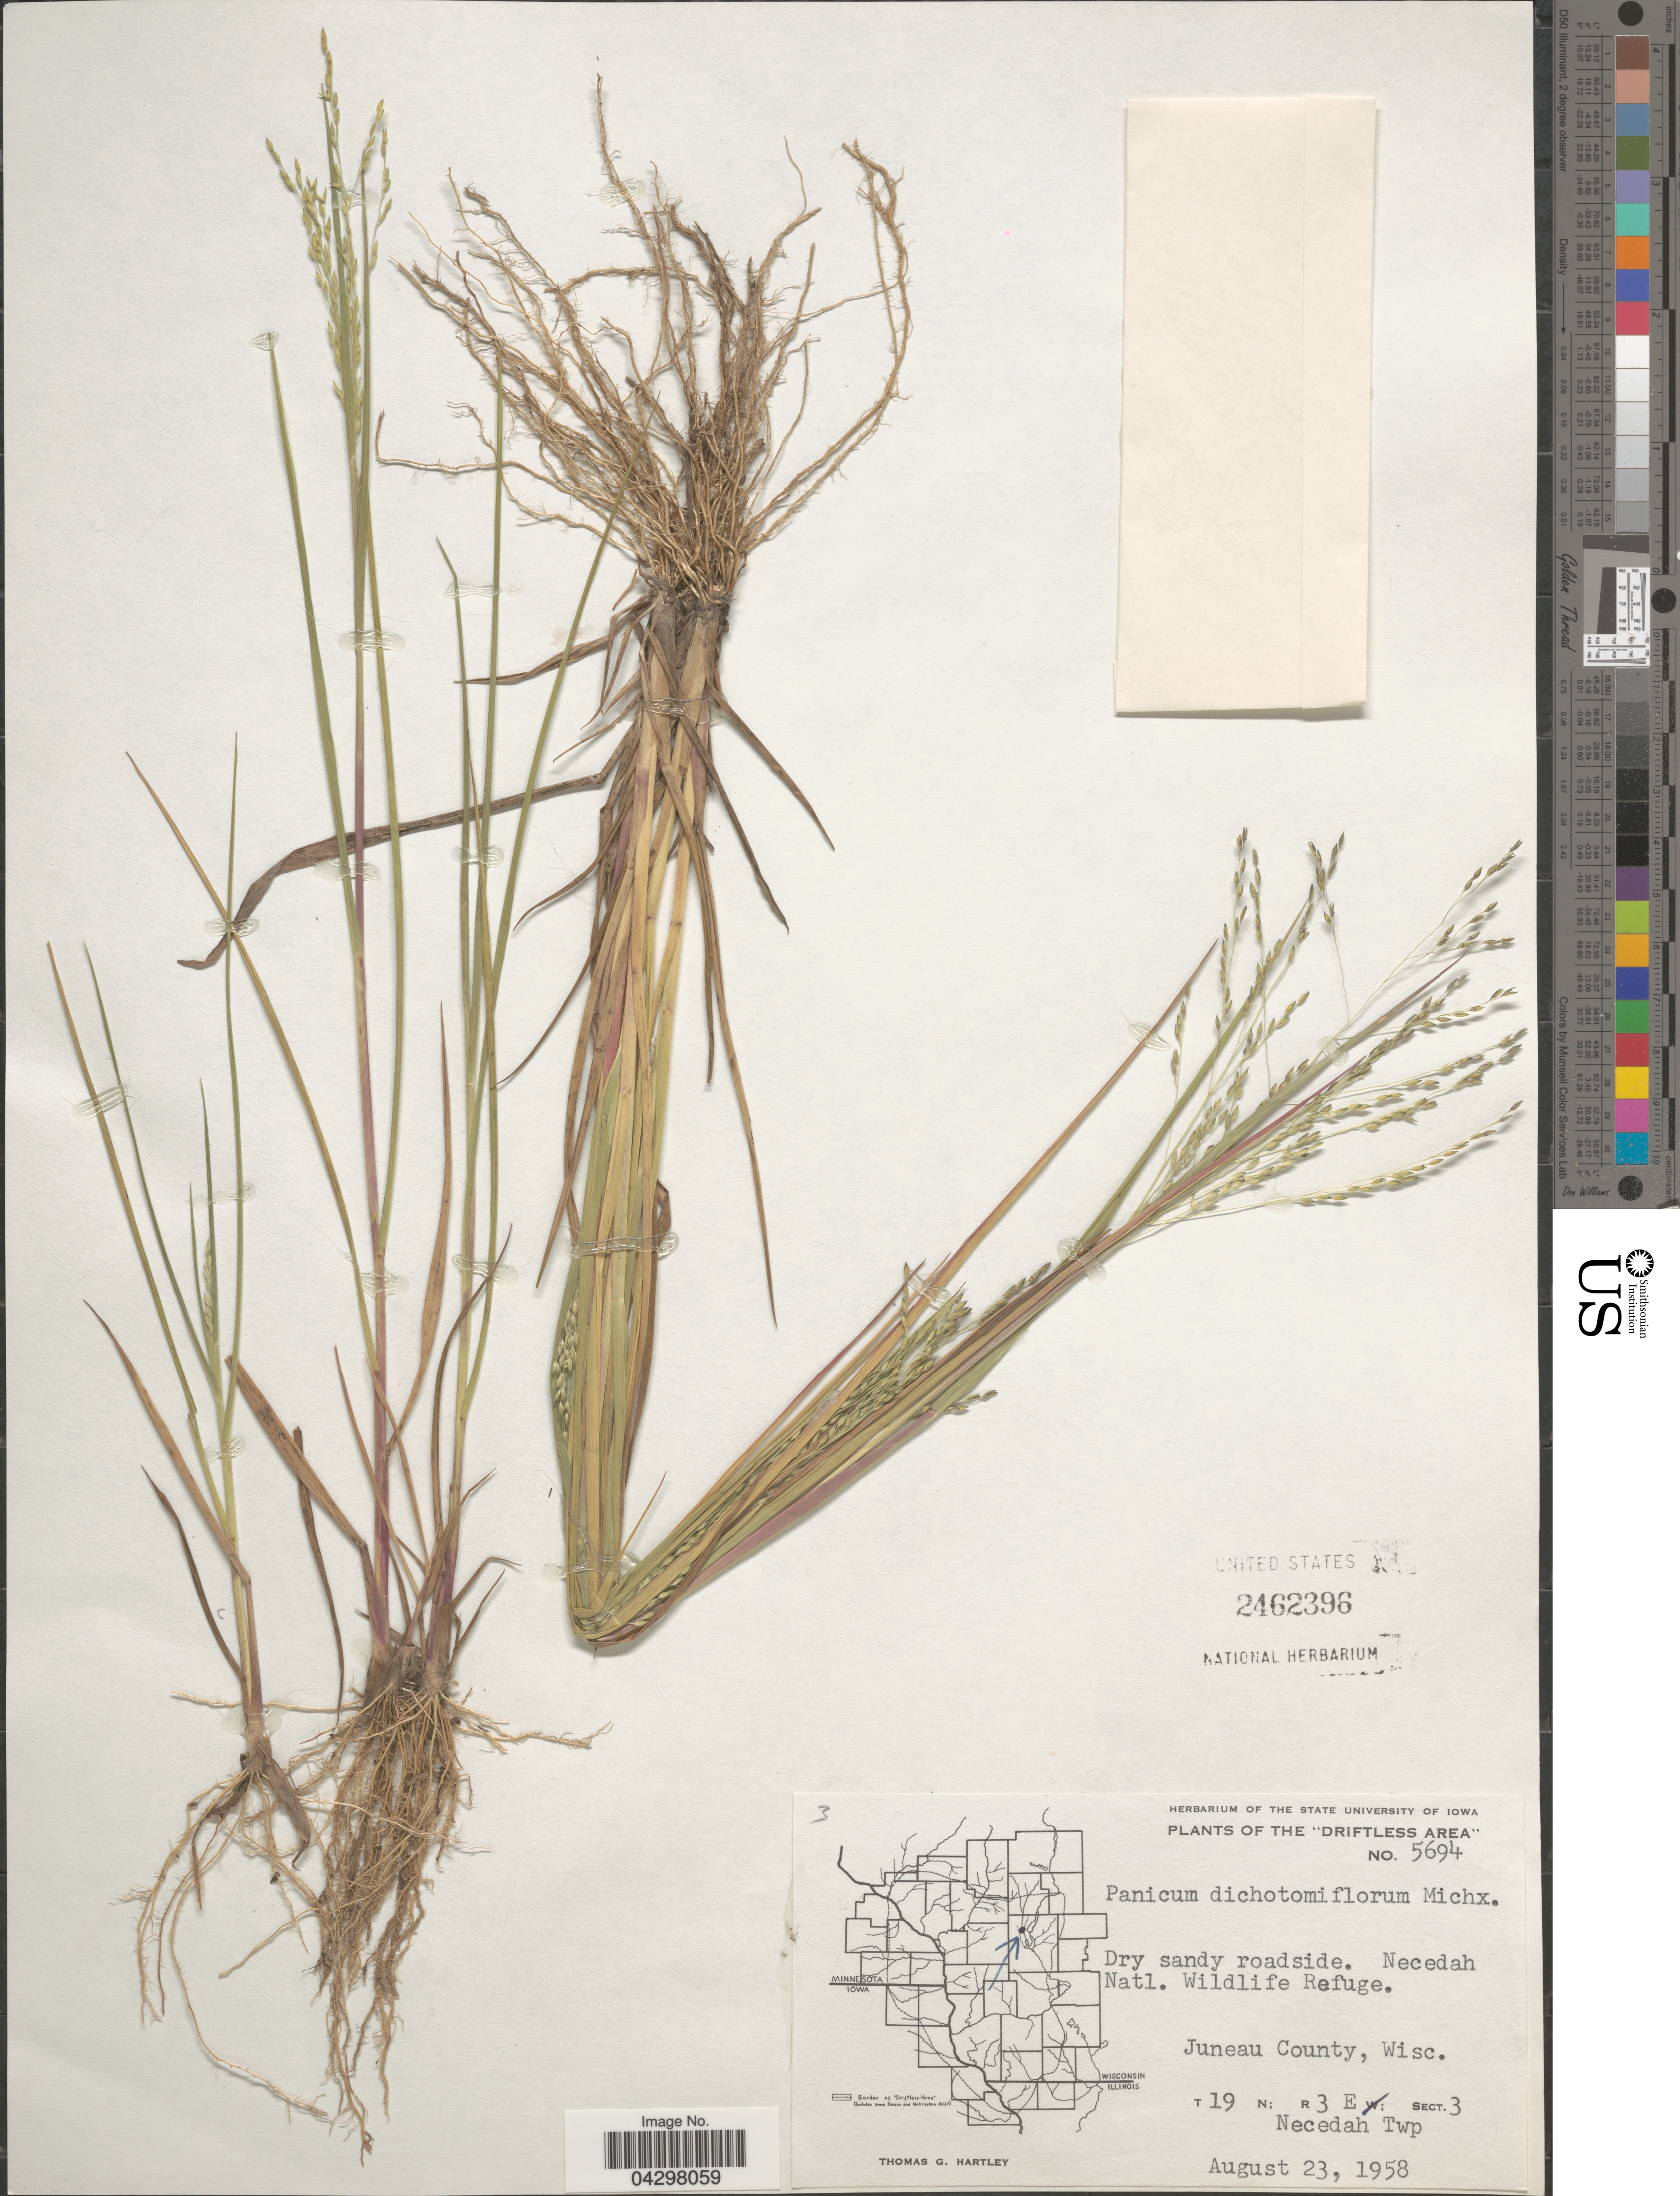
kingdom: Plantae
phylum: Tracheophyta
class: Liliopsida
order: Poales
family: Poaceae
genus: Panicum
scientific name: Panicum dichotomiflorum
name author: Michx.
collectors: T. G. Hartley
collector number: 5694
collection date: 1958-08-23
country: United States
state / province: Wisconsin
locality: The "Driftless Area". Dry sandy roadside. Necedah Natl. Wildlife Refuge. Juneau County. T19N; R3E; Sect.3. Necedah Twp.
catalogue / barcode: US 2462396